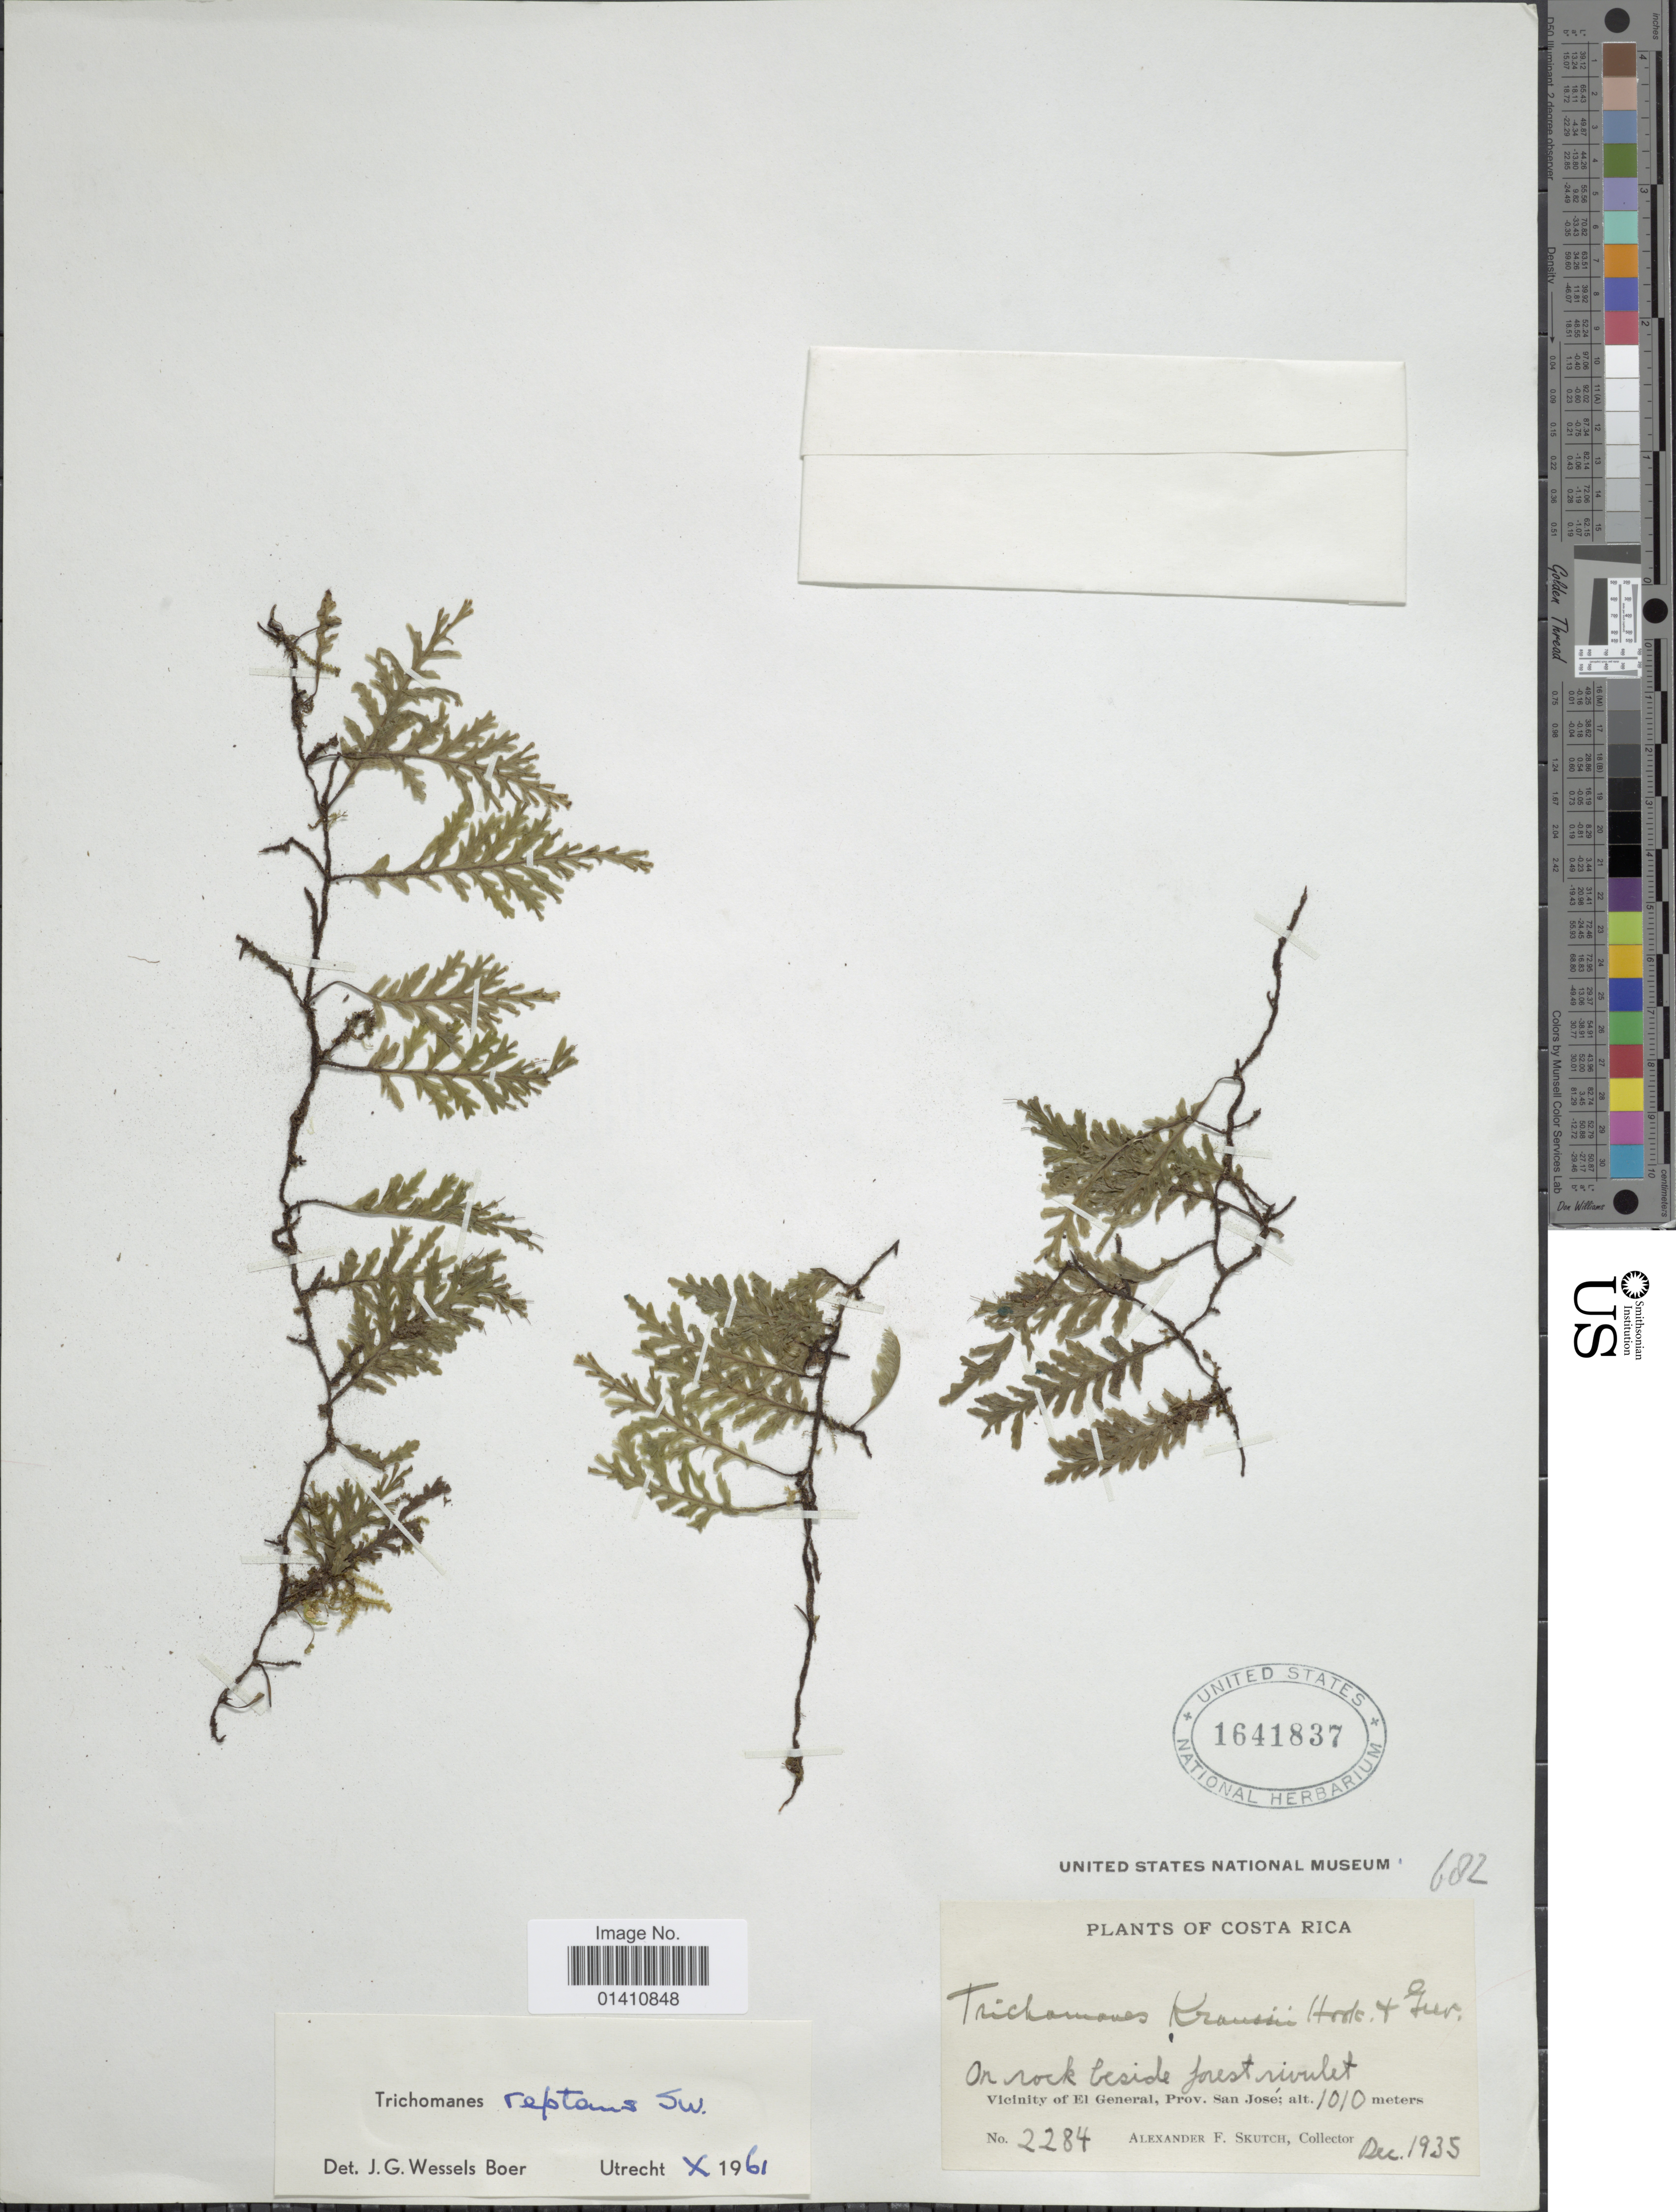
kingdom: Plantae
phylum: Tracheophyta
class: Polypodiopsida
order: Hymenophyllales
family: Hymenophyllaceae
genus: Didymoglossum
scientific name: Didymoglossum reptans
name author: (Sw.) C. Presl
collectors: A. F. Skutch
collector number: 2284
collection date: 1935-12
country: Costa Rica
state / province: San José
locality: Vicinity of El General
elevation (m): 1010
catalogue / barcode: US 1641837